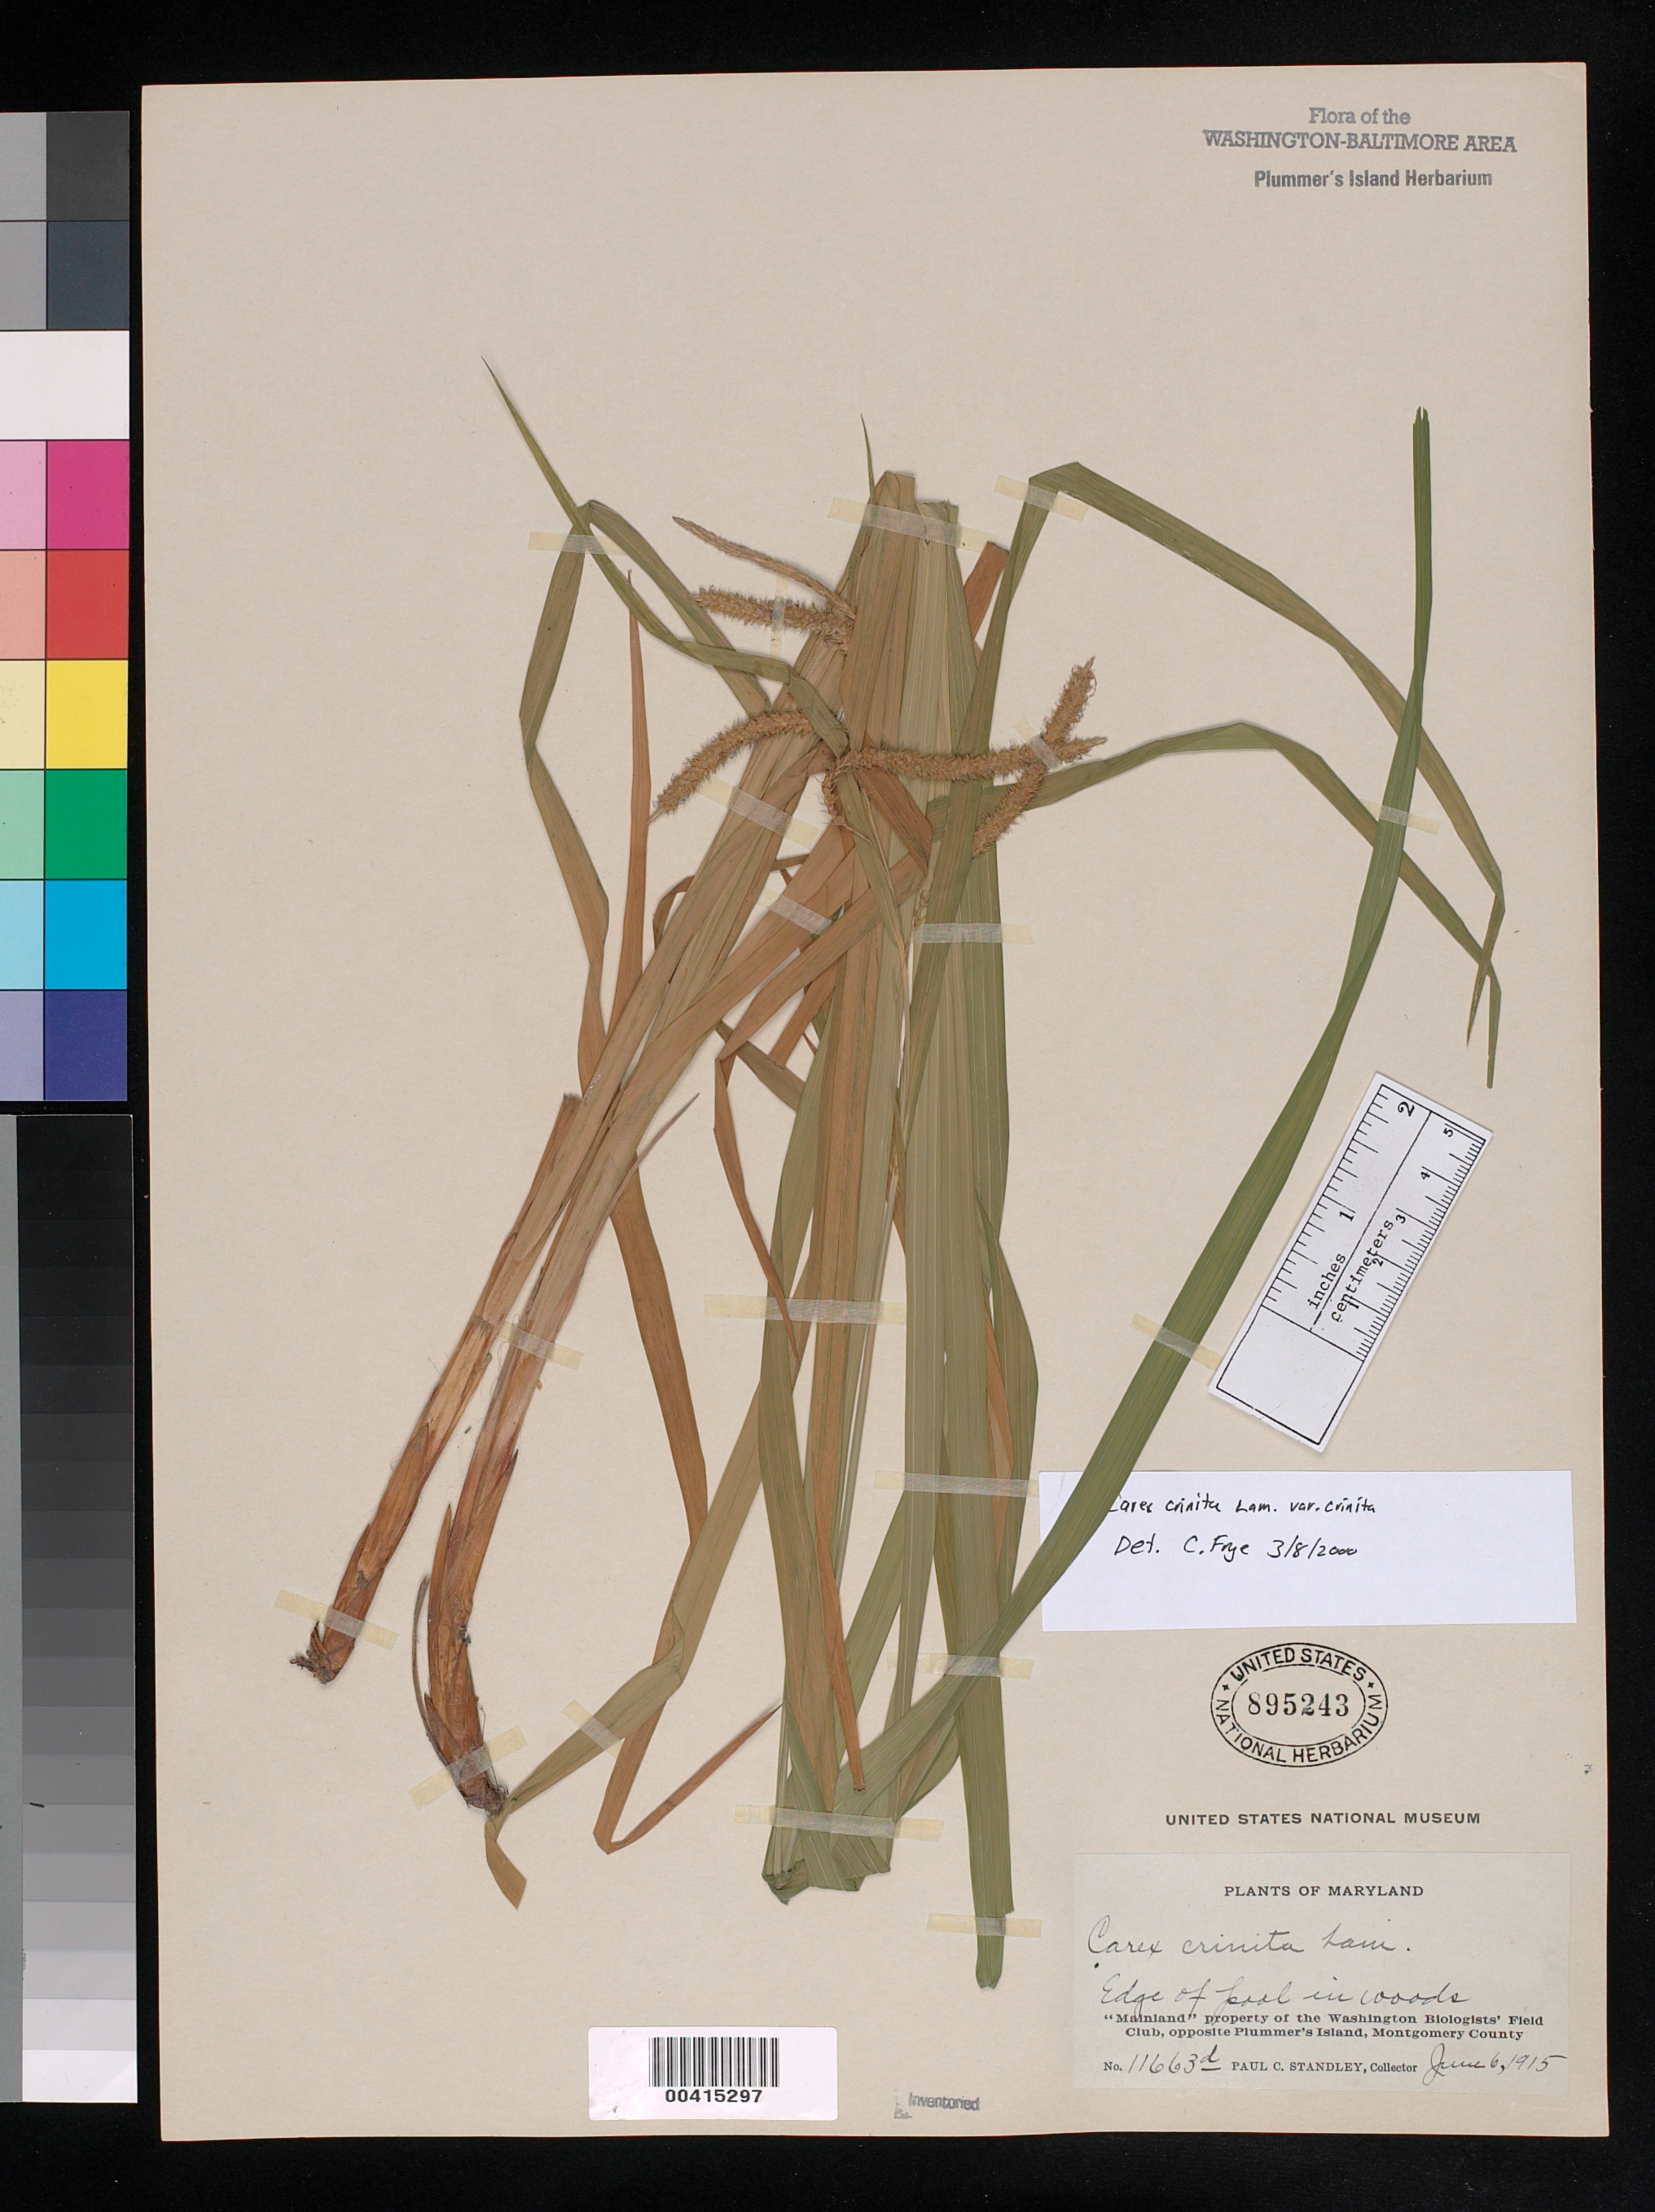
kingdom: Plantae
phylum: Tracheophyta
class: Liliopsida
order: Poales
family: Cyperaceae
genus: Carex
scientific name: Carex crinita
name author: Lam.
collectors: P. C. Standley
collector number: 11663d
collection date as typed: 06 Jun 1915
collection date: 1915-06-06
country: United States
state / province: Maryland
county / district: Montgomery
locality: Plummer's Island, mainland property of Washington Biol Field Club C. & O. Canal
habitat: Edge of pool in woods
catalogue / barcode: US 895243